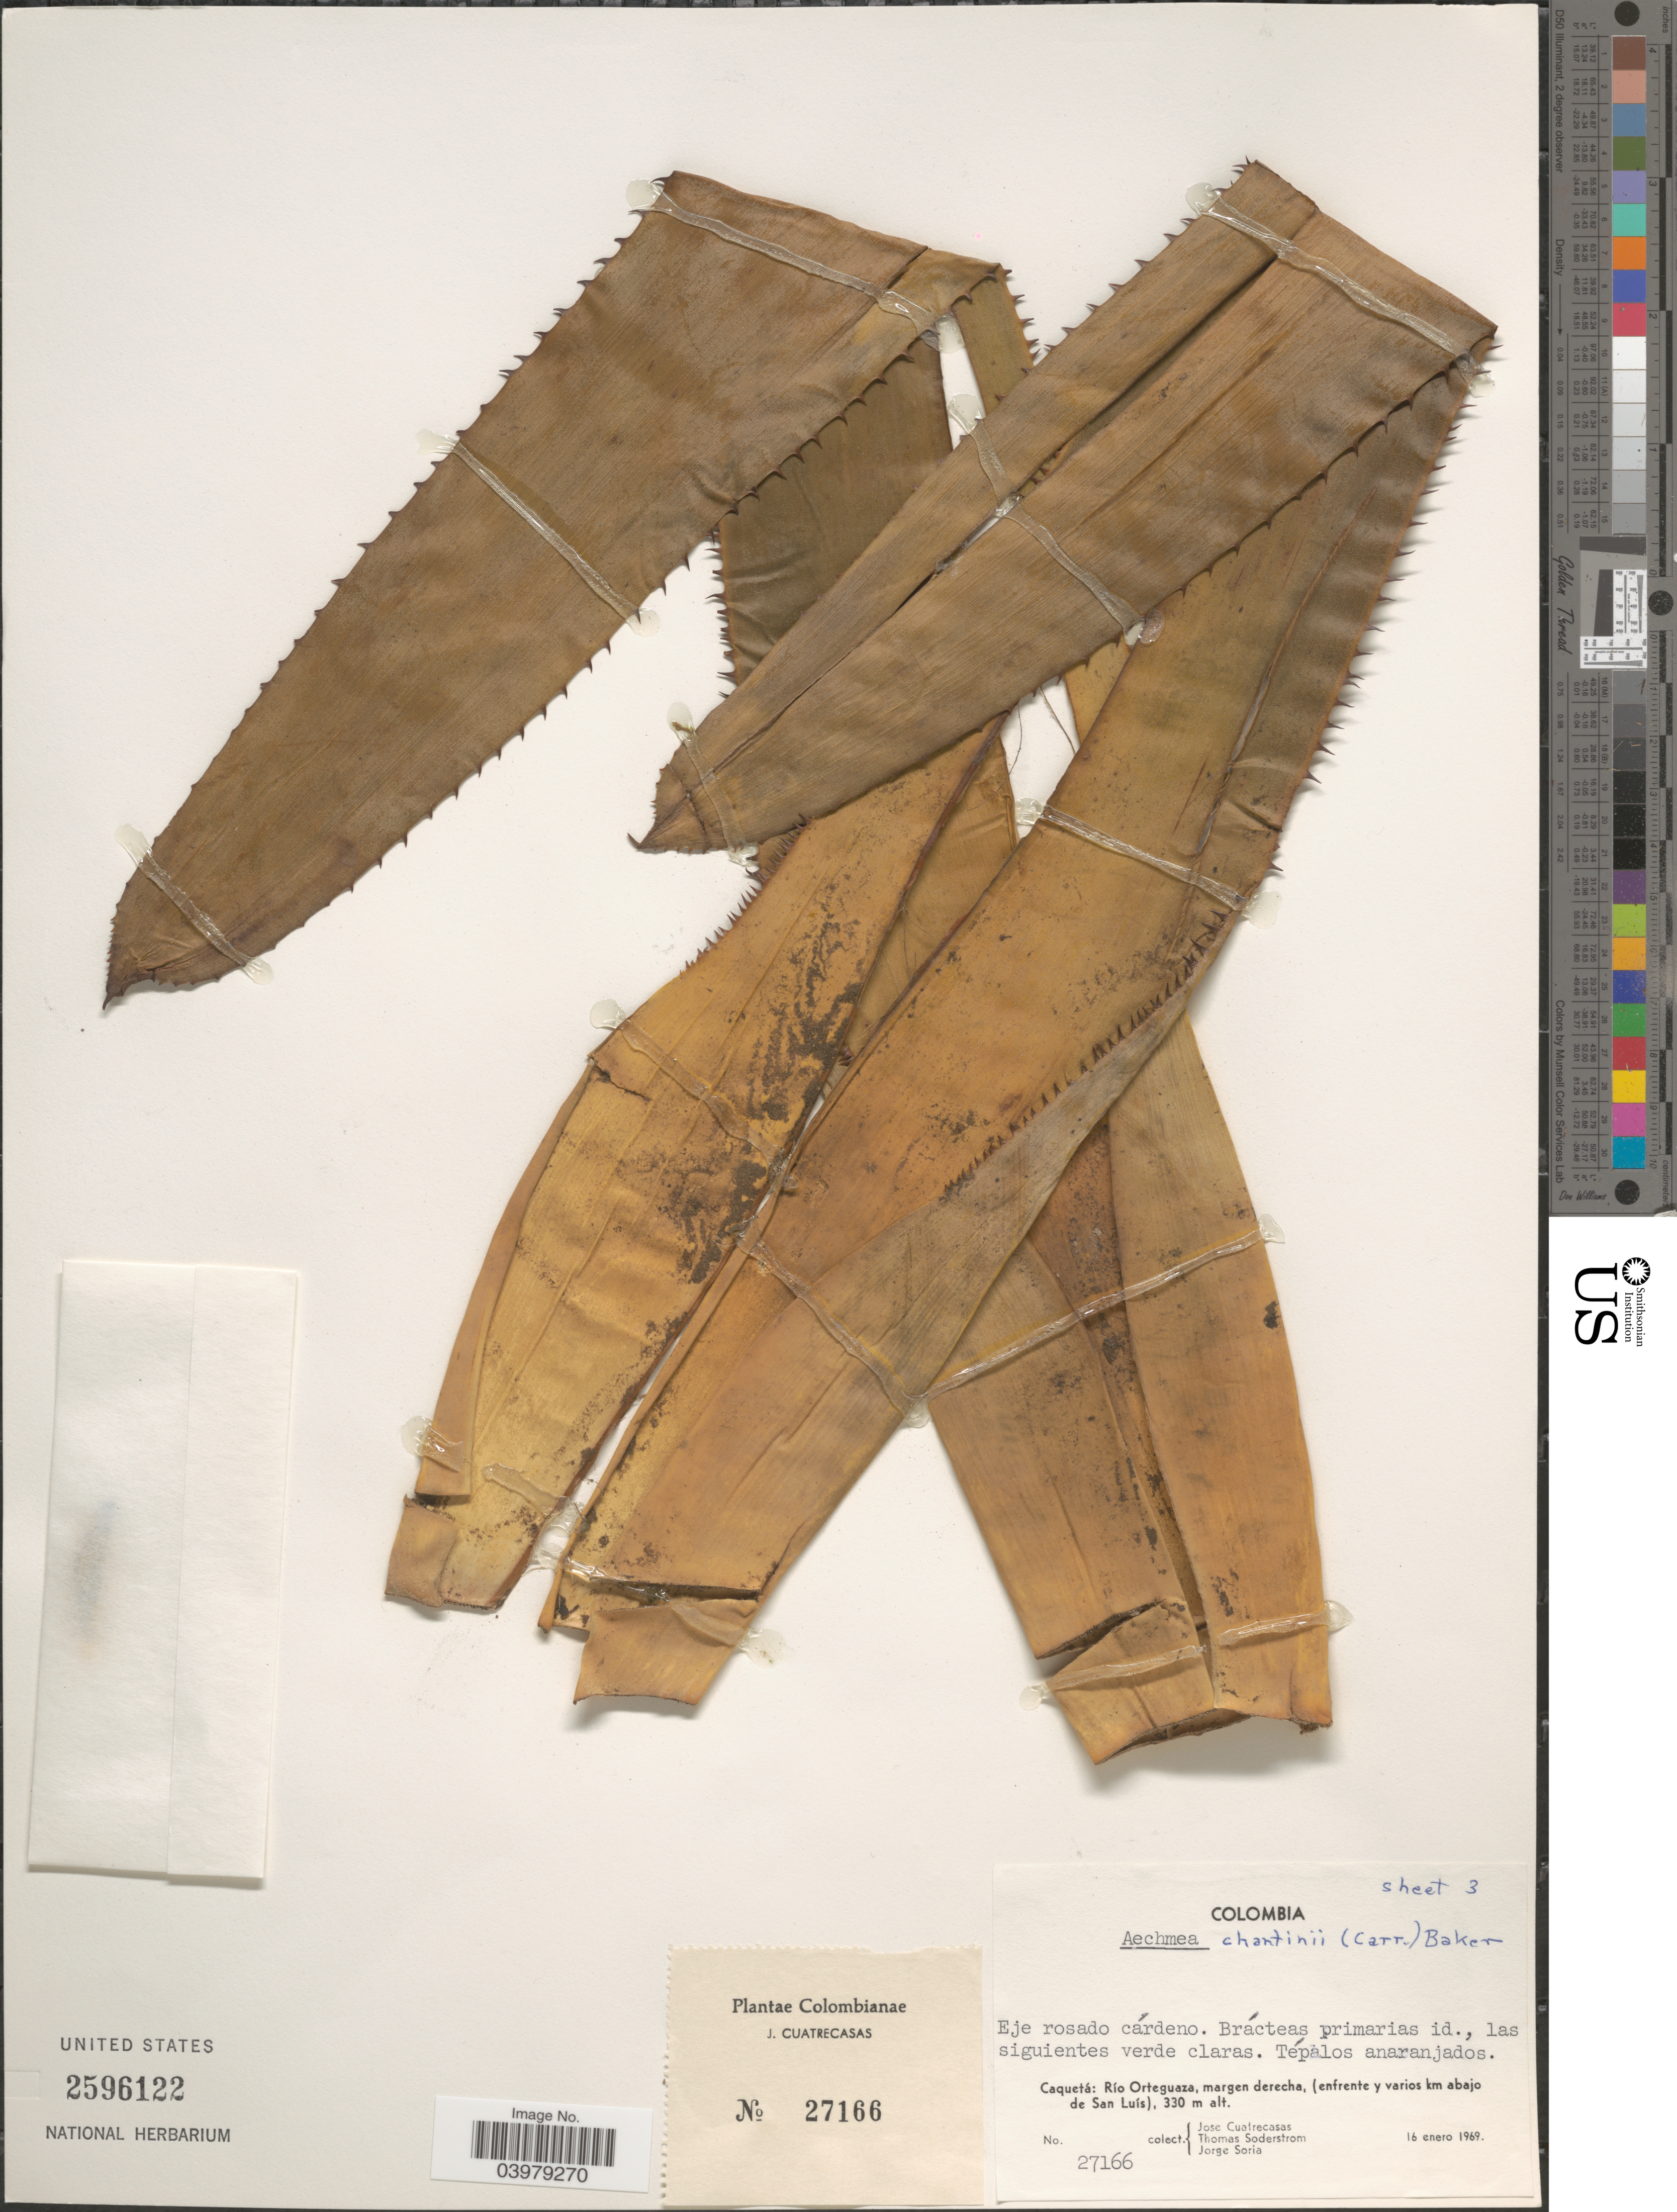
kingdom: Plantae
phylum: Tracheophyta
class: Liliopsida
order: Poales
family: Bromeliaceae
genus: Aechmea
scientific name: Aechmea chantinii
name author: (Carrière) Baker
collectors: J. Cuatrecasas, T. R. Soderstrom & J. Soria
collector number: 27166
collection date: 1969-01-16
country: Colombia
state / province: Caquetá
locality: Río Orteguaza, margen derecha, (enfrente y varios km abajo de San Luís).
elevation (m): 330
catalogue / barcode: US 2596122